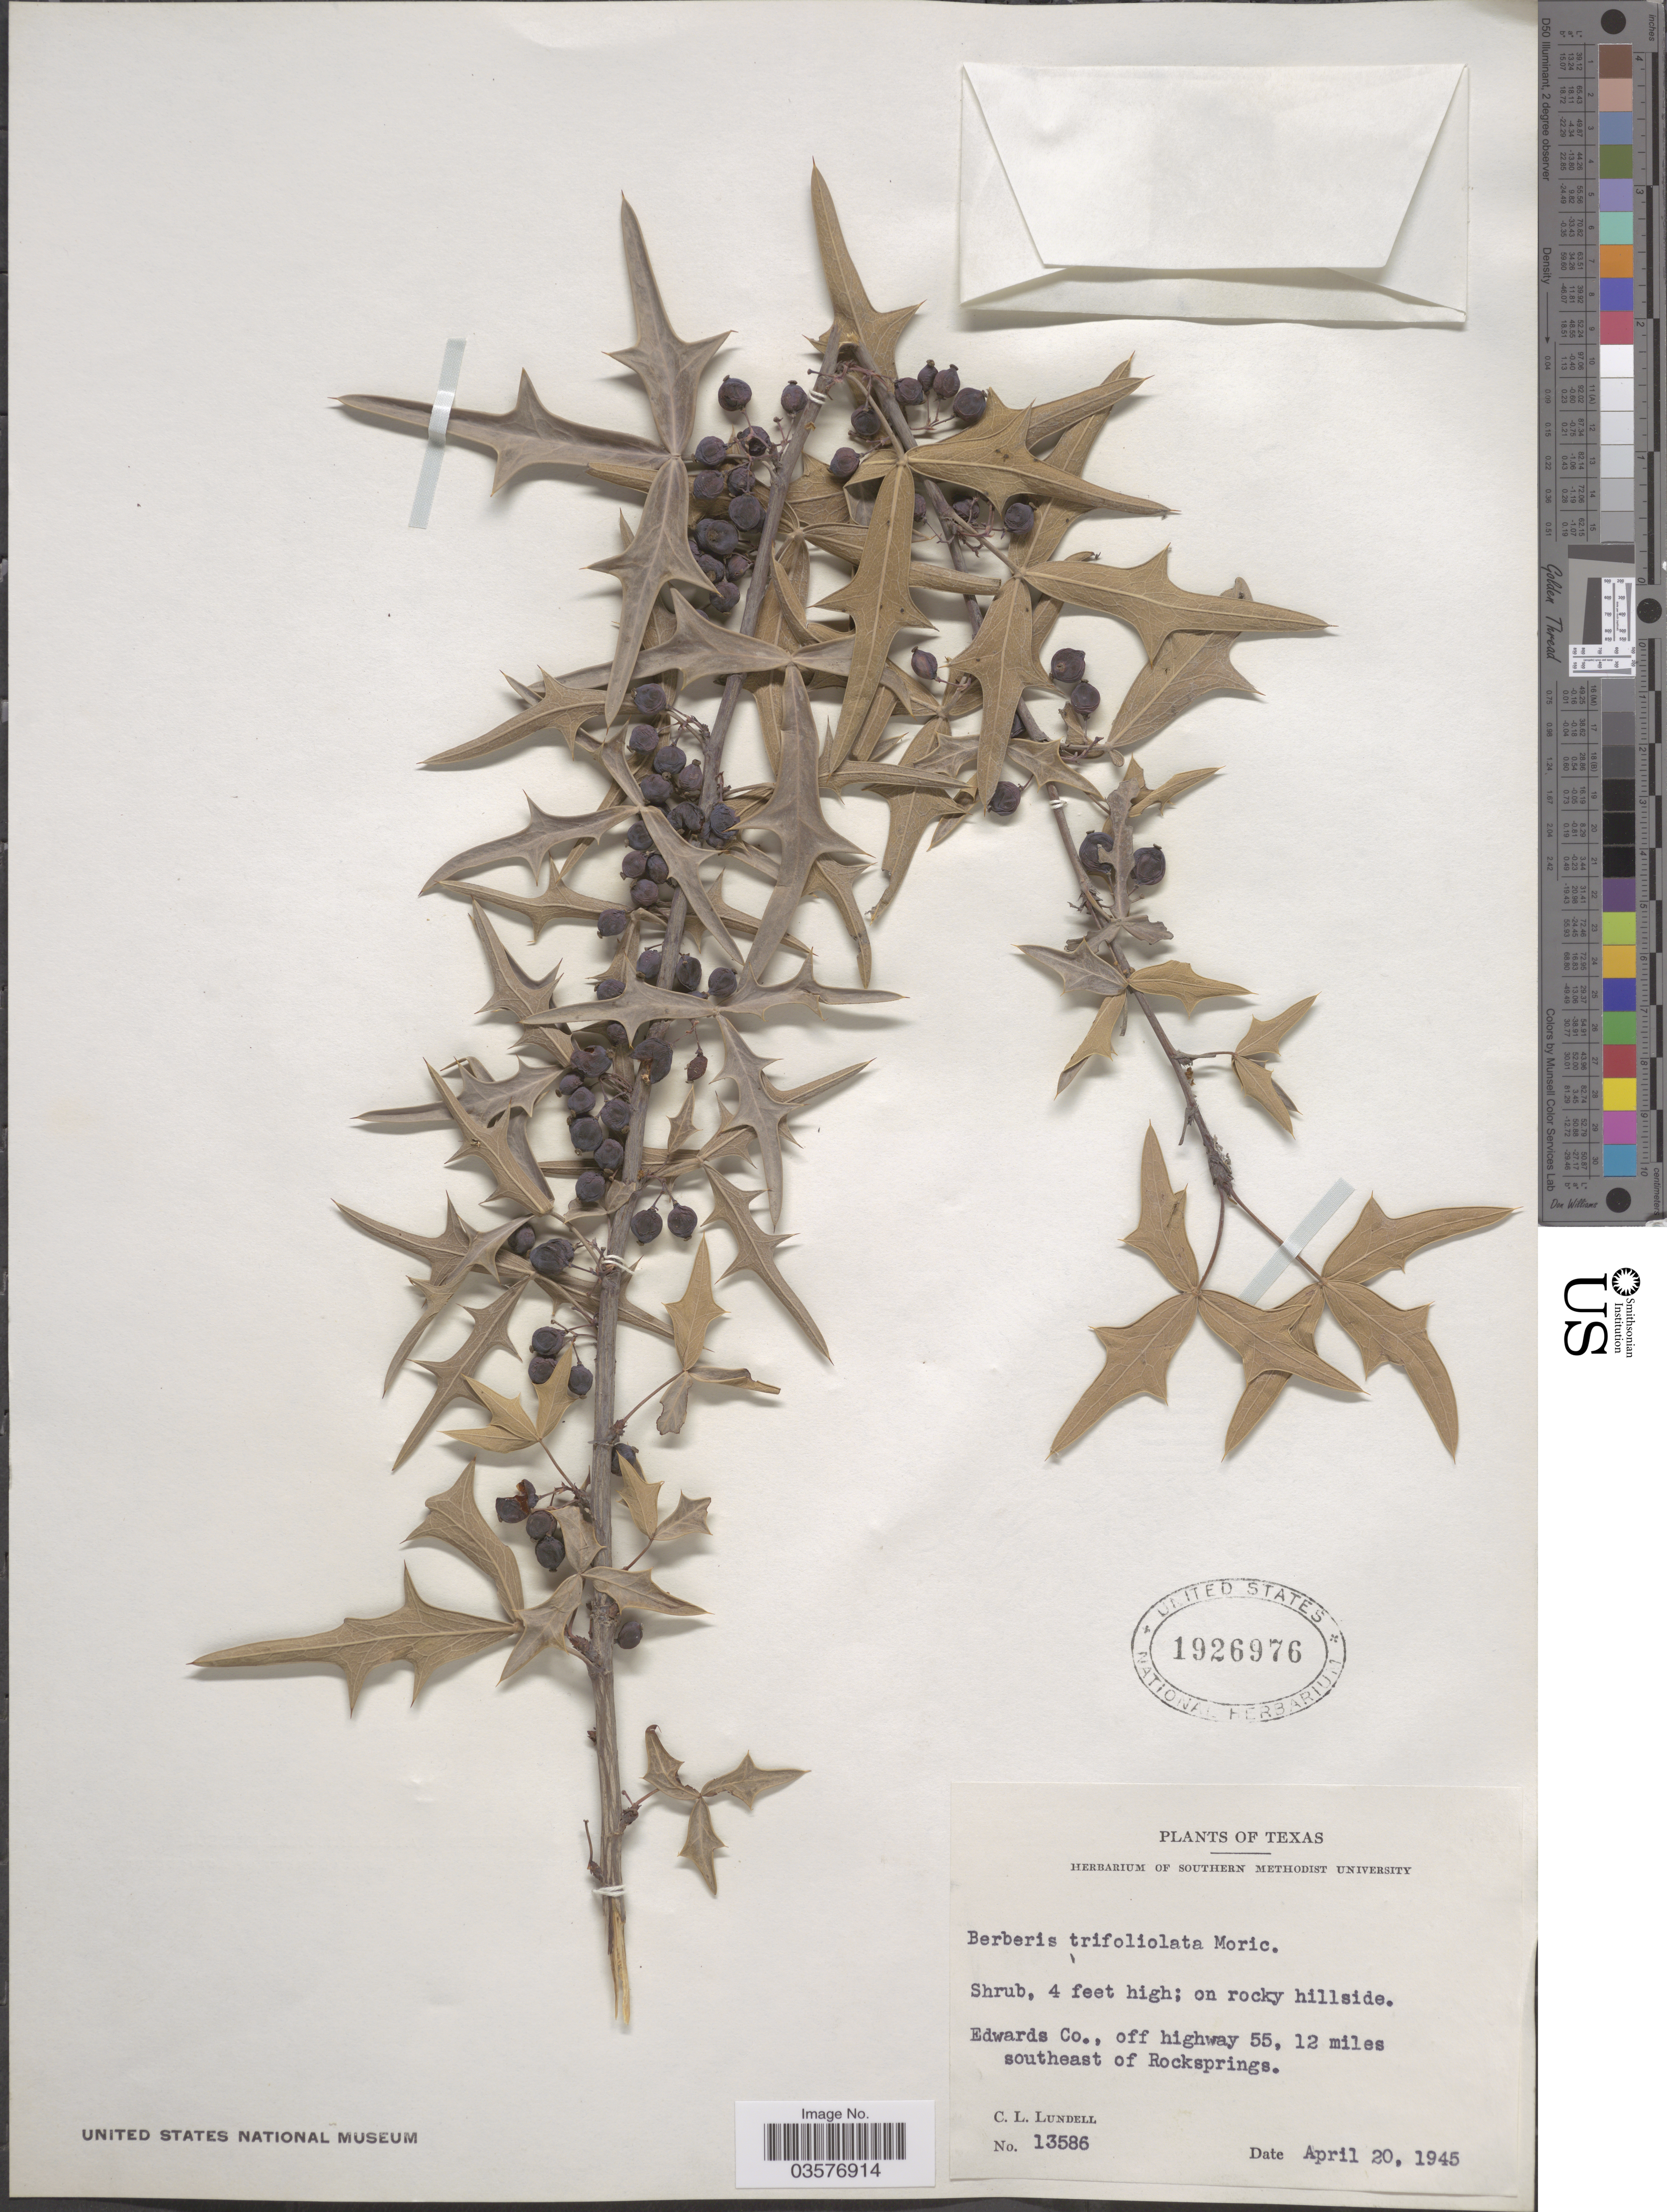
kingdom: Plantae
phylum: Tracheophyta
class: Magnoliopsida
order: Ranunculales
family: Berberidaceae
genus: Mahonia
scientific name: Mahonia trifoliolata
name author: (Monic.) Fedde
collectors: C. L. Lundell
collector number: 13586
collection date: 1945-04-20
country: United States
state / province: Texas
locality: Edwards Co., off highway 55, 12 miles southeast of Rocksprings.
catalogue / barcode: US 1926976